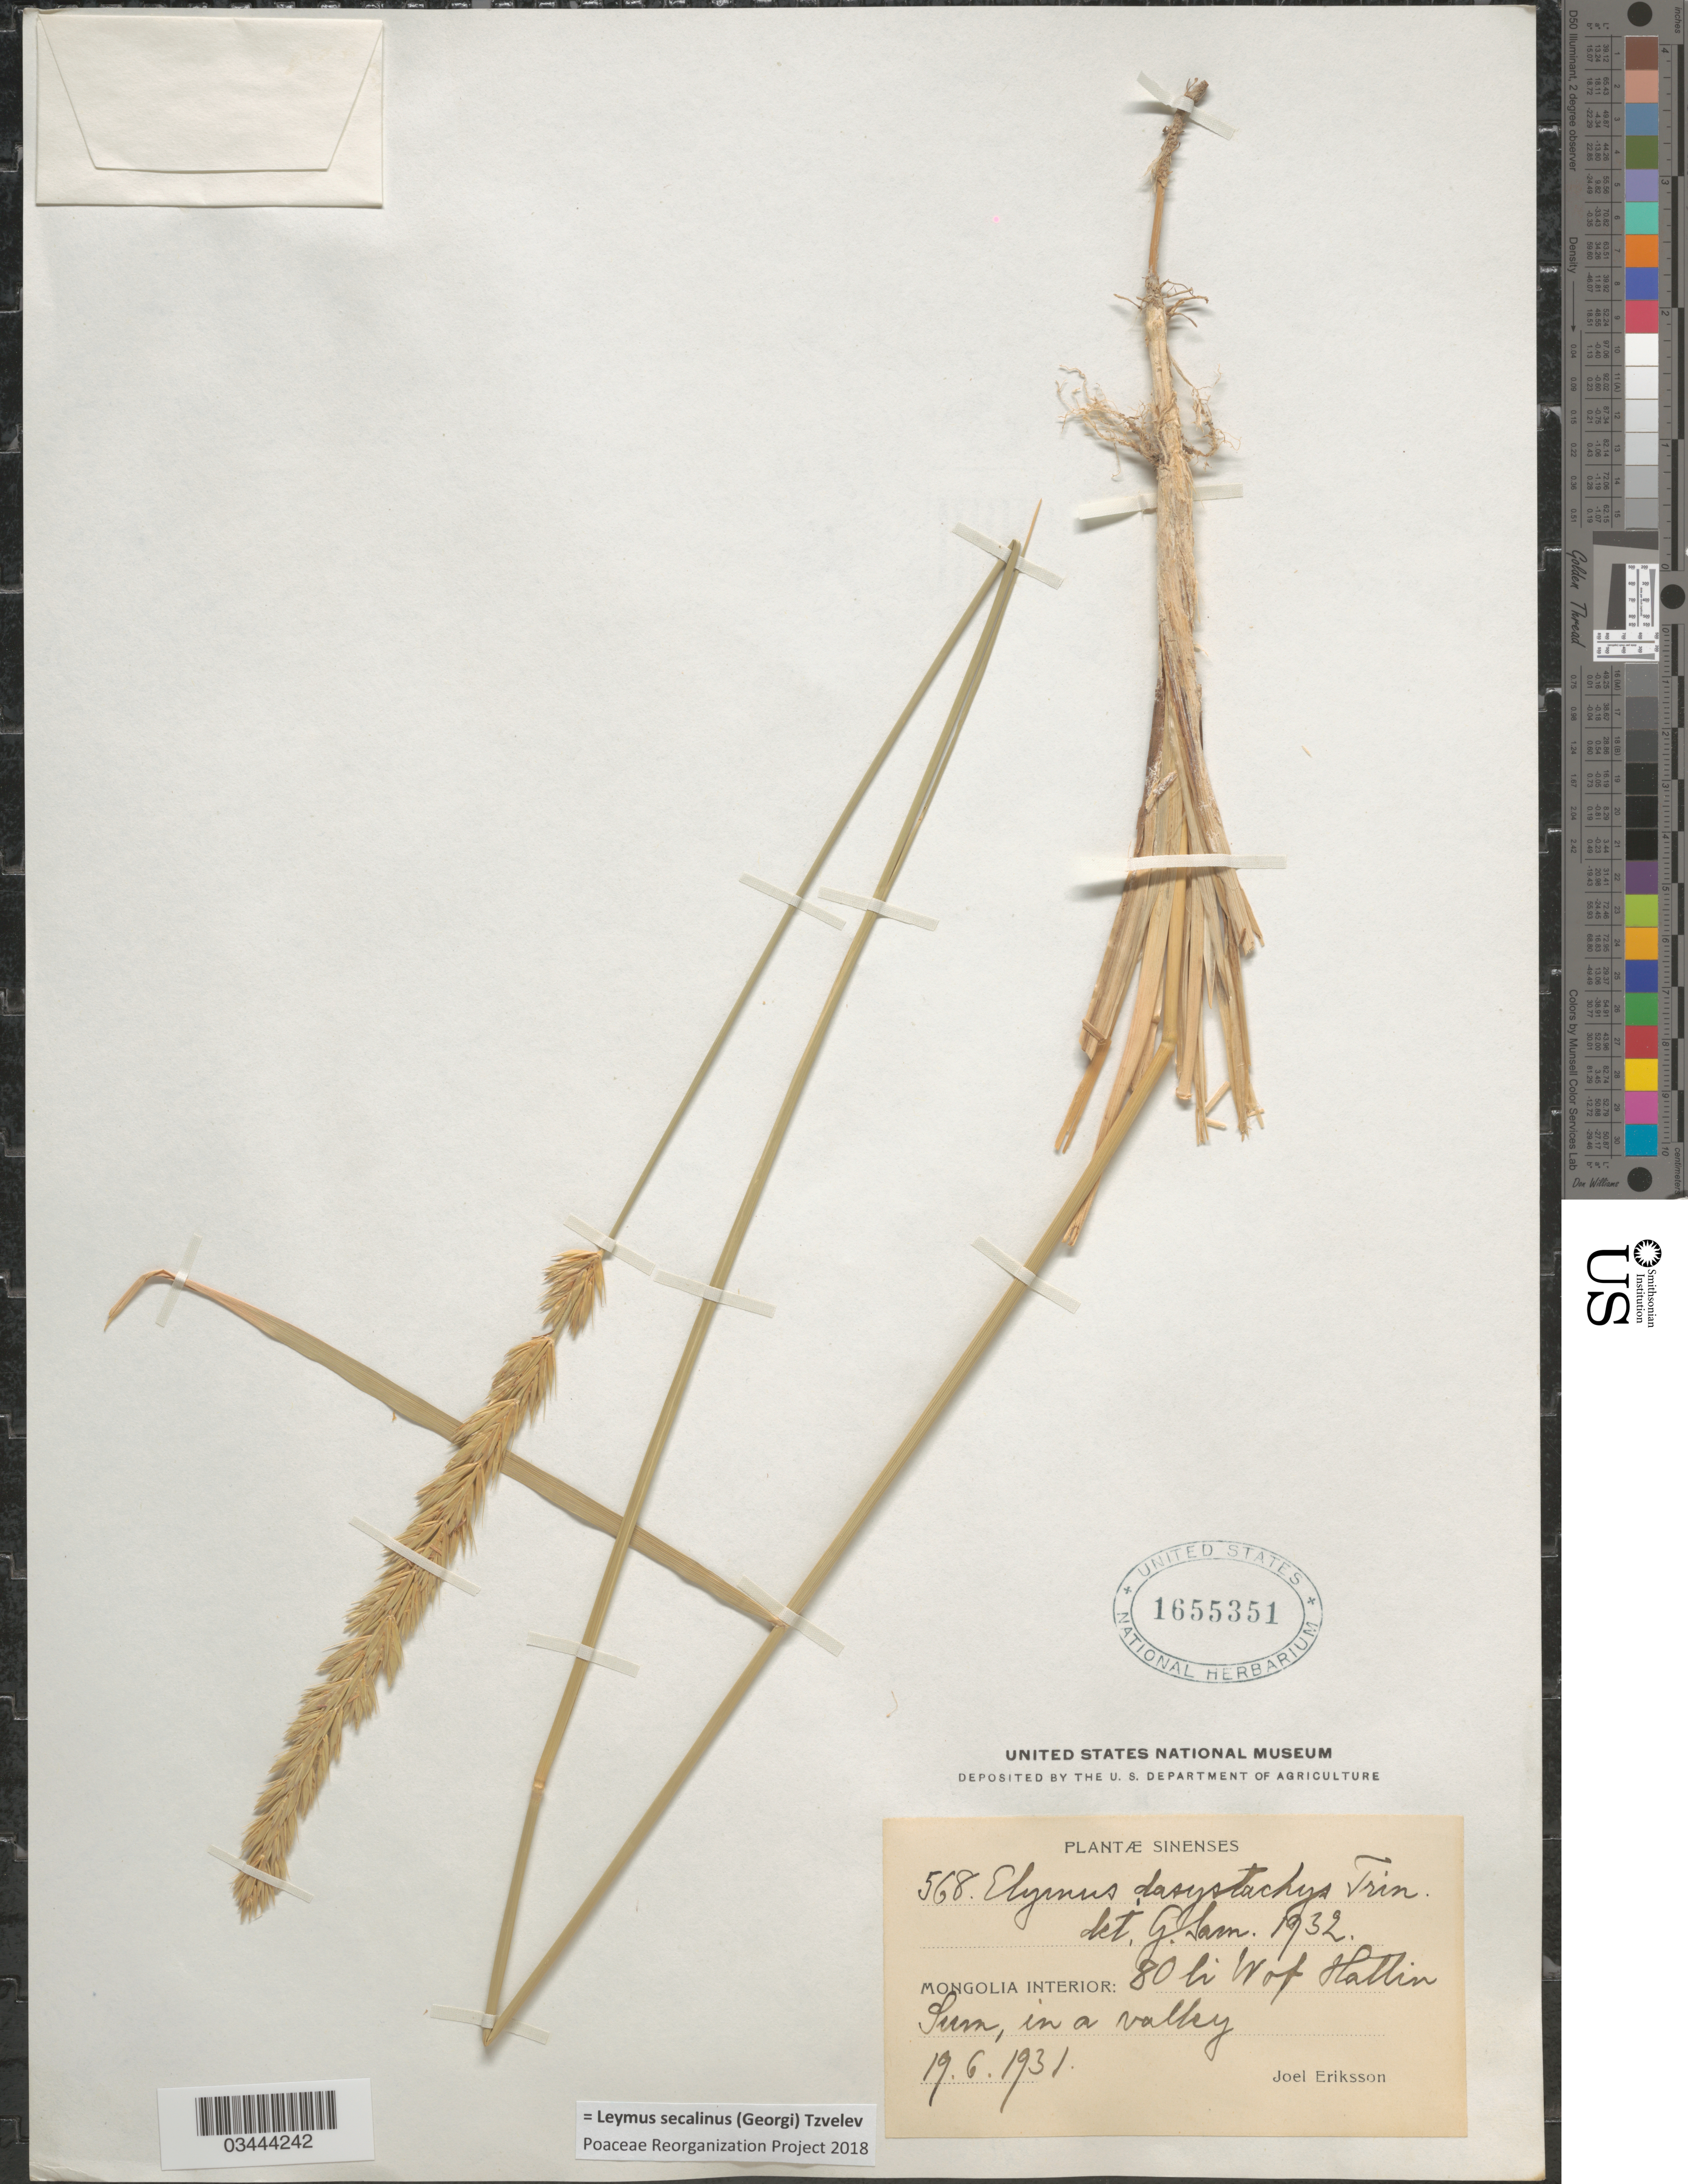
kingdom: Plantae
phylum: Tracheophyta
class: Liliopsida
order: Poales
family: Poaceae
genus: Leymus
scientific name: Leymus secalinus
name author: (Georgi) Tzvelev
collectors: J. Eriksson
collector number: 568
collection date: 1931-06-19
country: China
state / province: Nei Monggol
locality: Sinenses. Mongolia Interior: 80 li W of Hattin Sum, in a valley.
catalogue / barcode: US 1655351